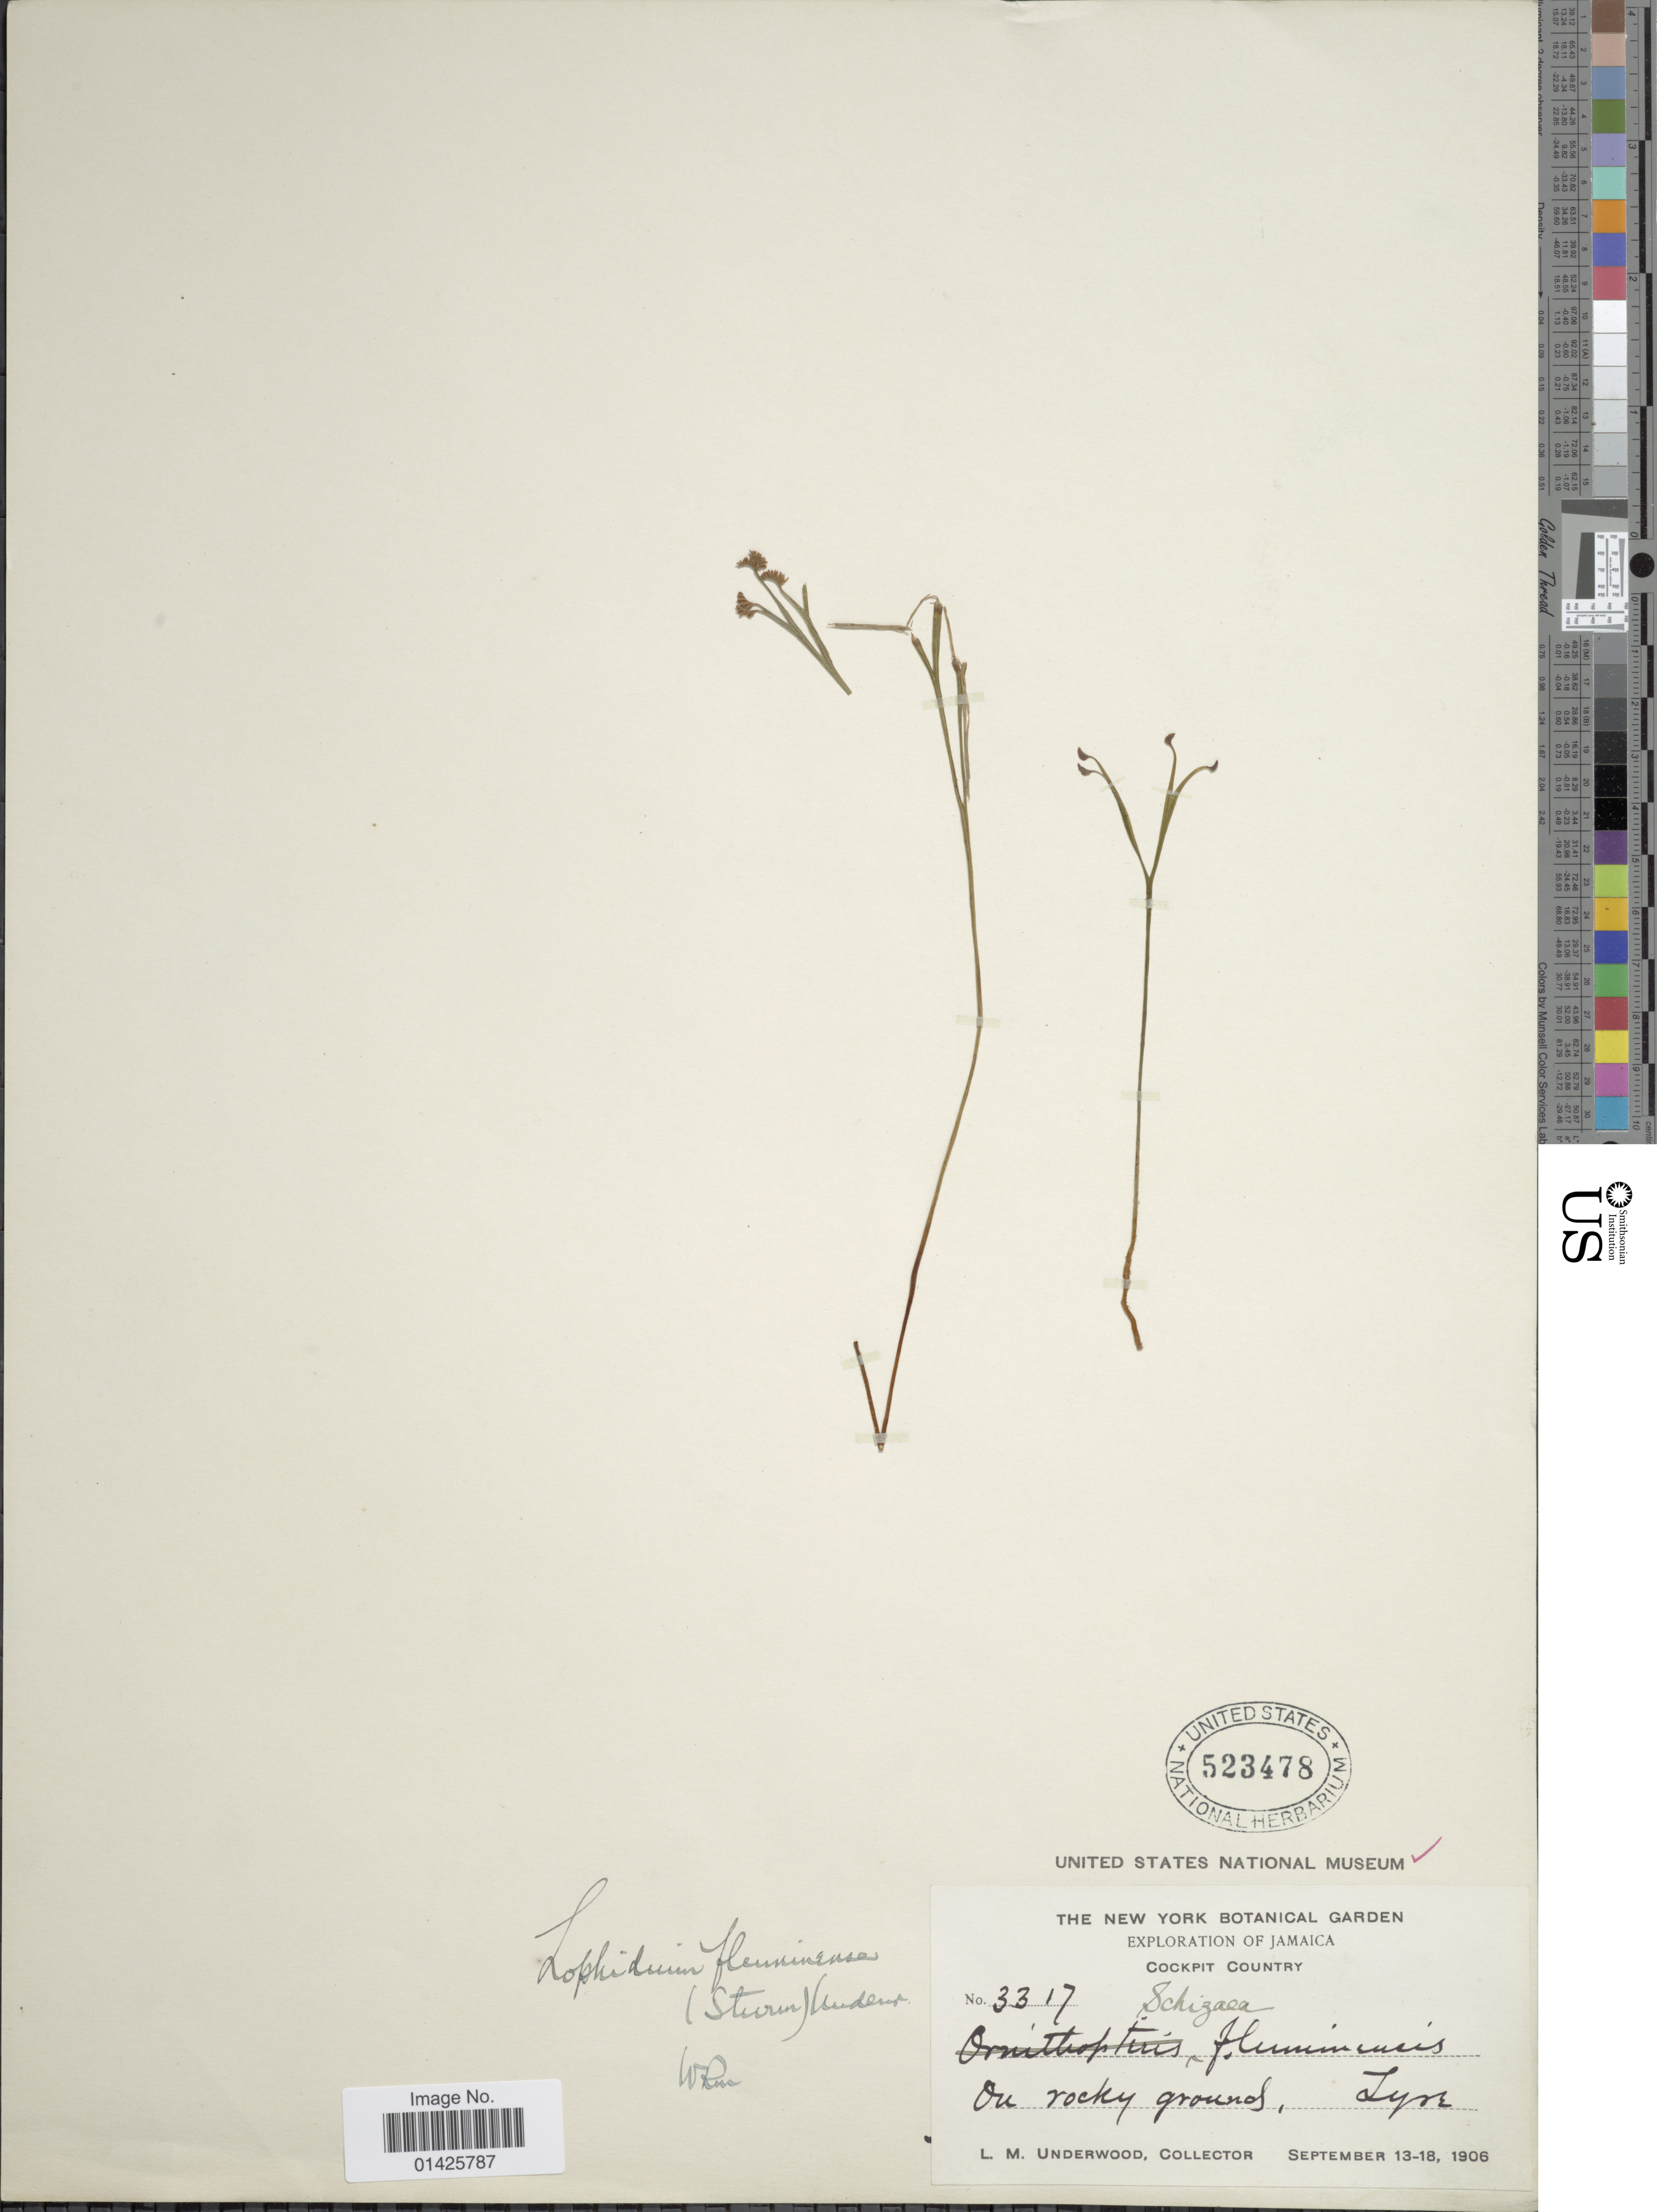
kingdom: Plantae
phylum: Tracheophyta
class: Polypodiopsida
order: Schizaeales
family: Schizaeaceae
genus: Schizaea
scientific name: Schizaea fluminensis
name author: Miers ex J.W. Sturm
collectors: L. M. Underwood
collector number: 3317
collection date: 1906-09-13/1906-09-18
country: Jamaica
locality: Cockpit Country, On rocky grounds, Tyre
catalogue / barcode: US 523478